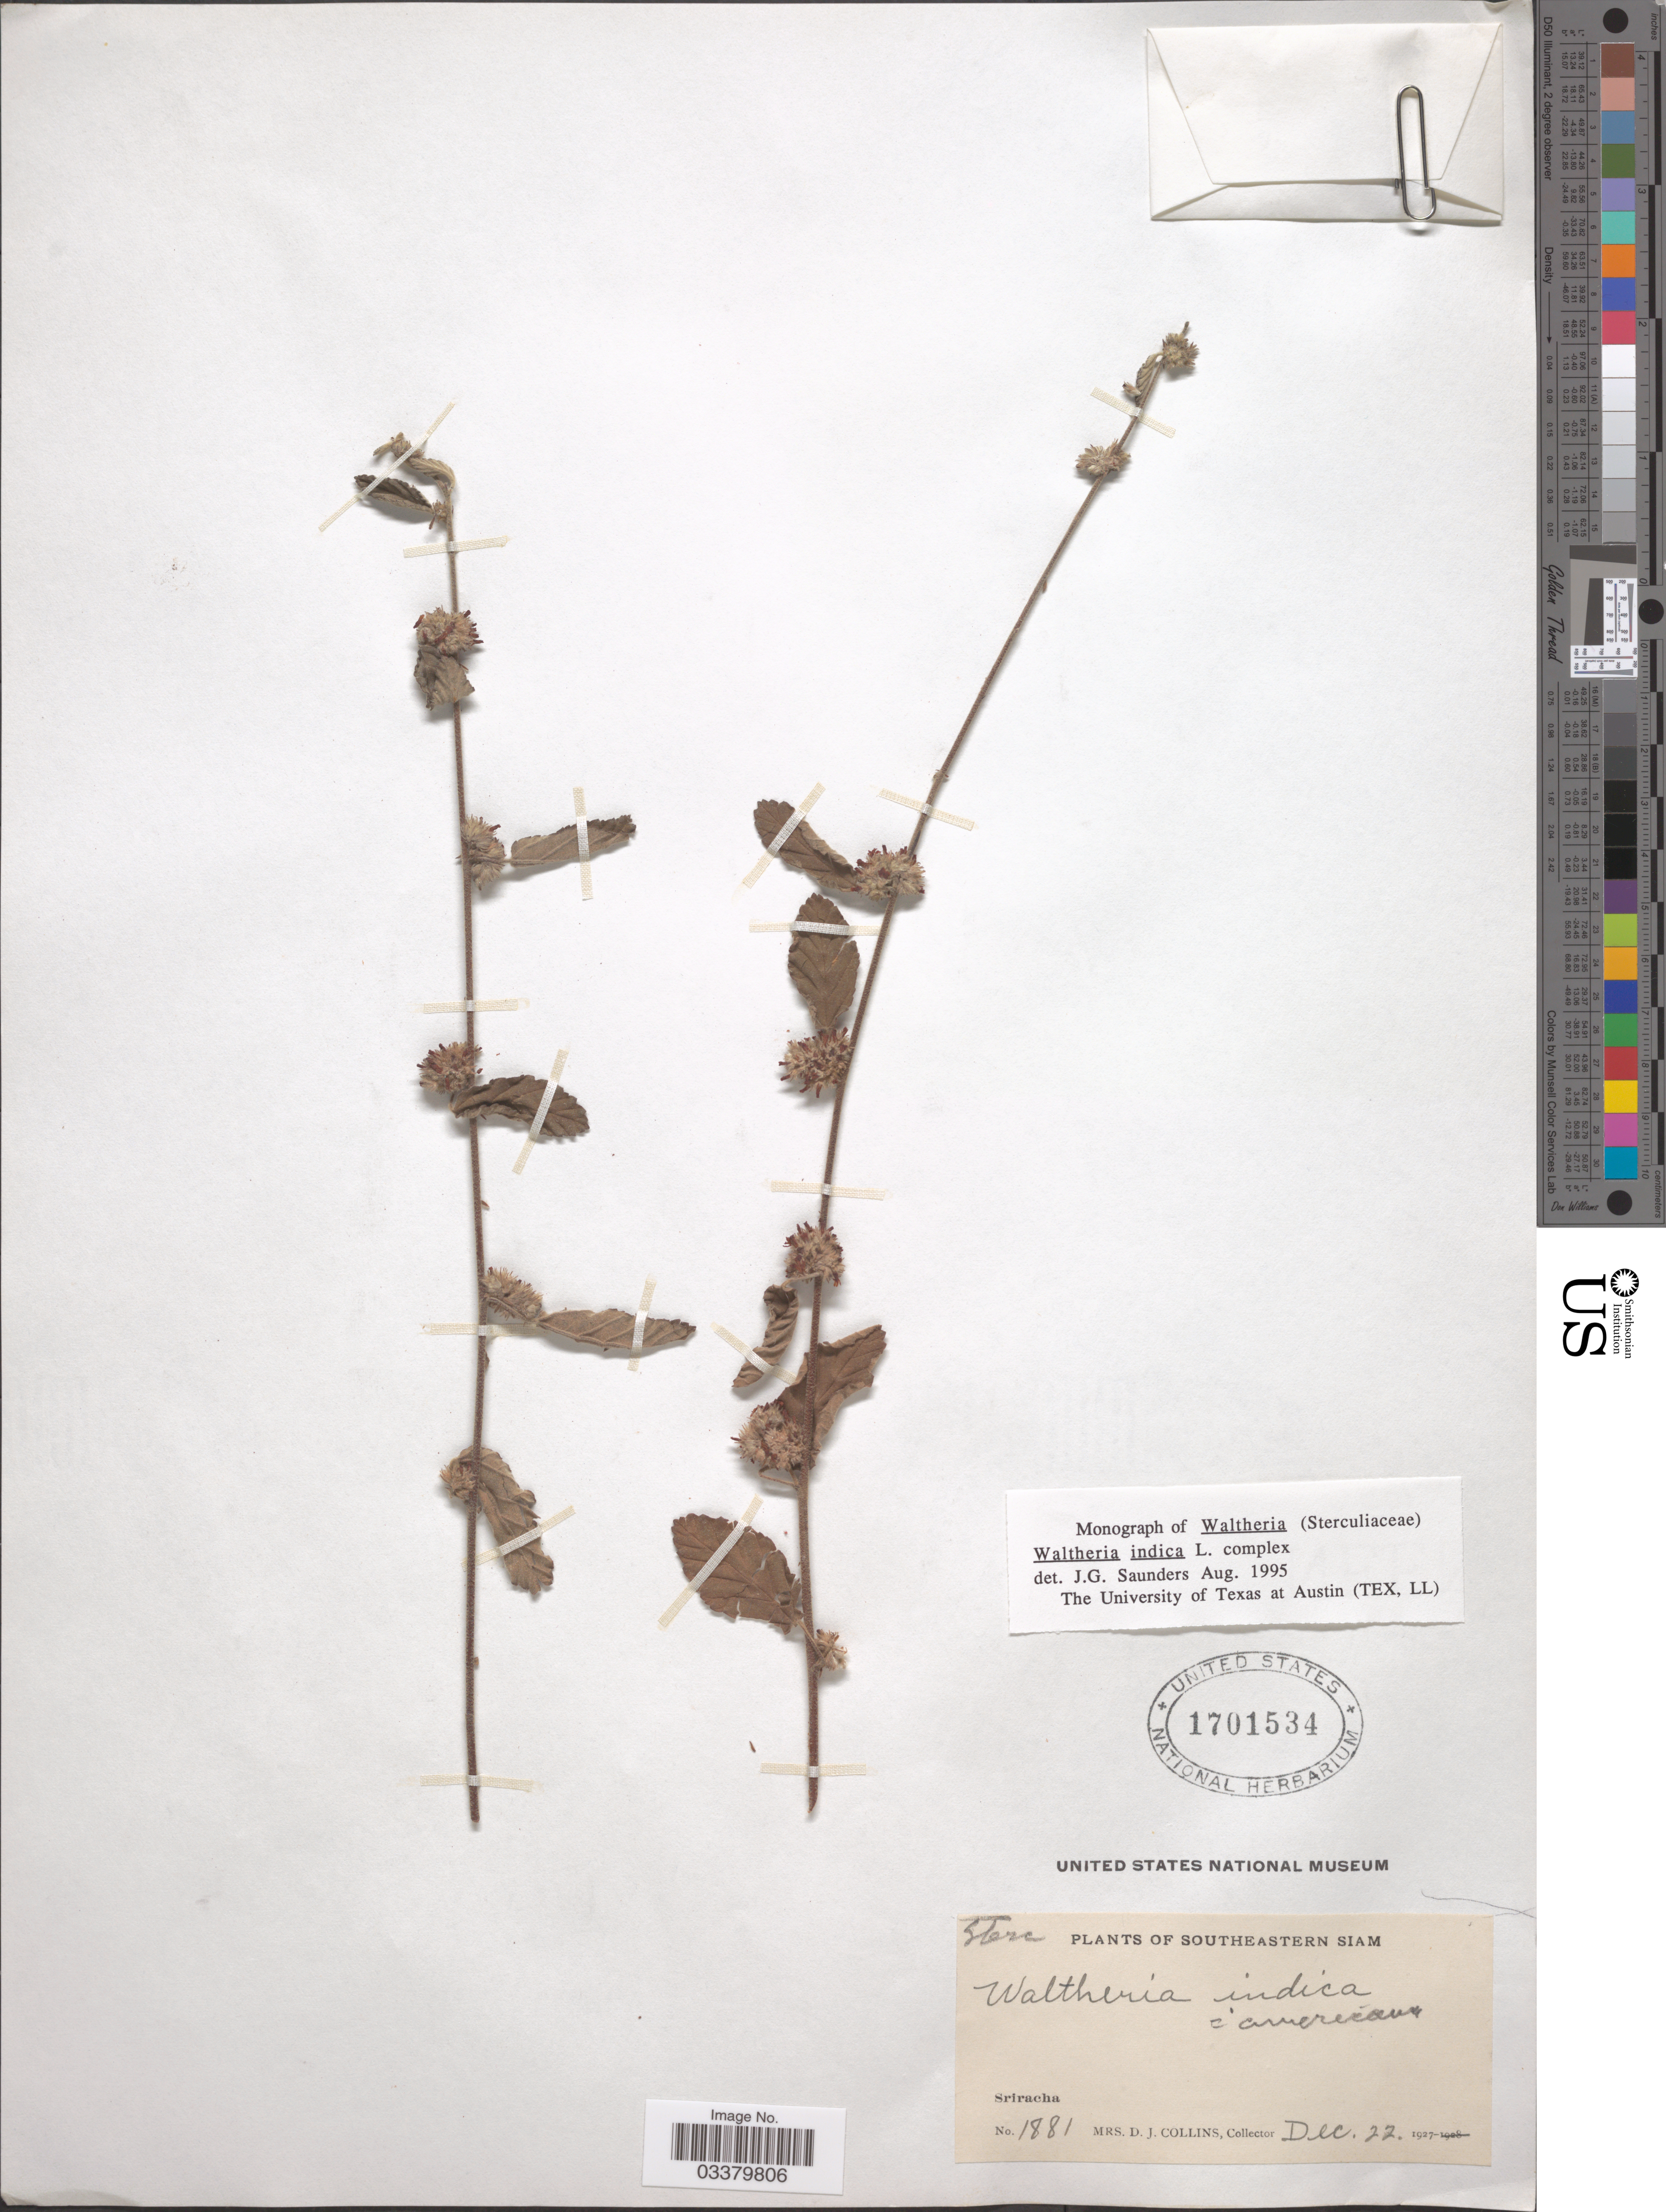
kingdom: Plantae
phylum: Tracheophyta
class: Magnoliopsida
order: Malvales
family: Malvaceae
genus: Waltheria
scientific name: Waltheria indica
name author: L.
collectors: Mrs. D. J. Collins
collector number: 1881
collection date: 1927-12-22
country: Thailand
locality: Southeastern Siam, Sriracha.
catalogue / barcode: US 1701534